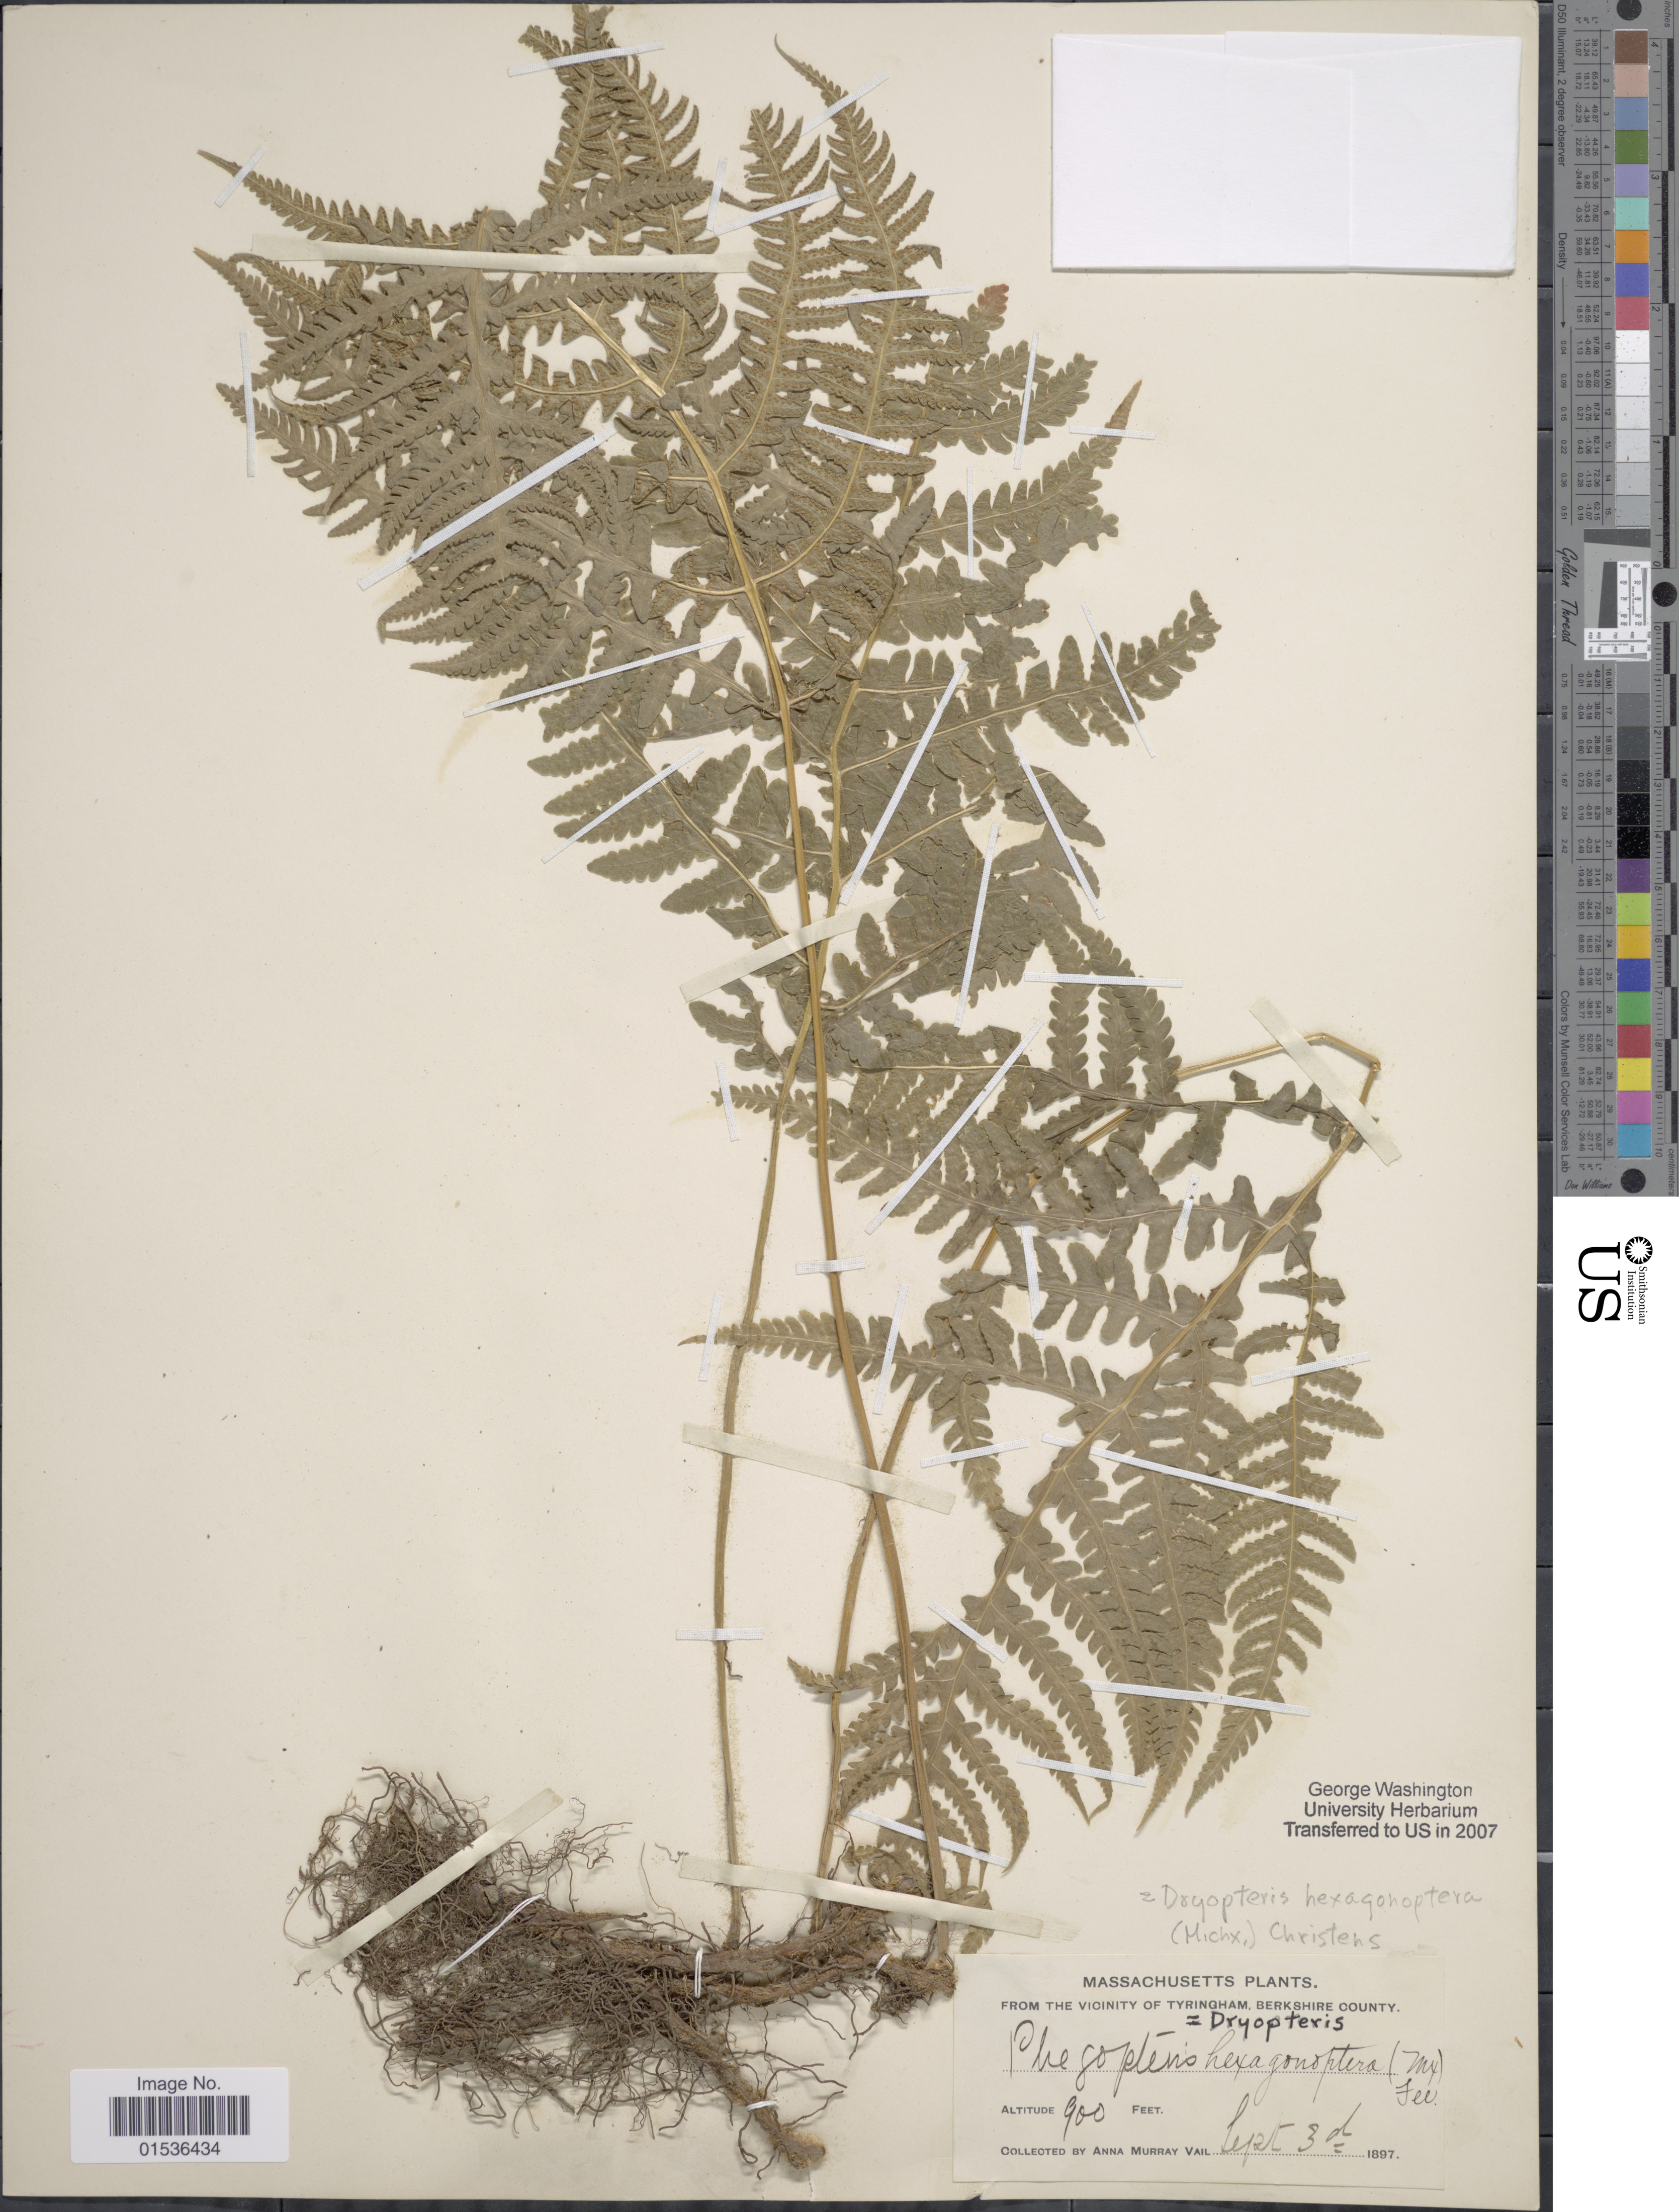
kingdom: Plantae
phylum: Tracheophyta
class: Polypodiopsida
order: Polypodiales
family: Thelypteridaceae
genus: Phegopteris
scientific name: Phegopteris hexagonoptera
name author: (Michx.) Fée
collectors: A. Murray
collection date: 1897-09-03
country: United States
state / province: Massachusetts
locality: vicinitu of Tryingham, Berkshire County,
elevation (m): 900